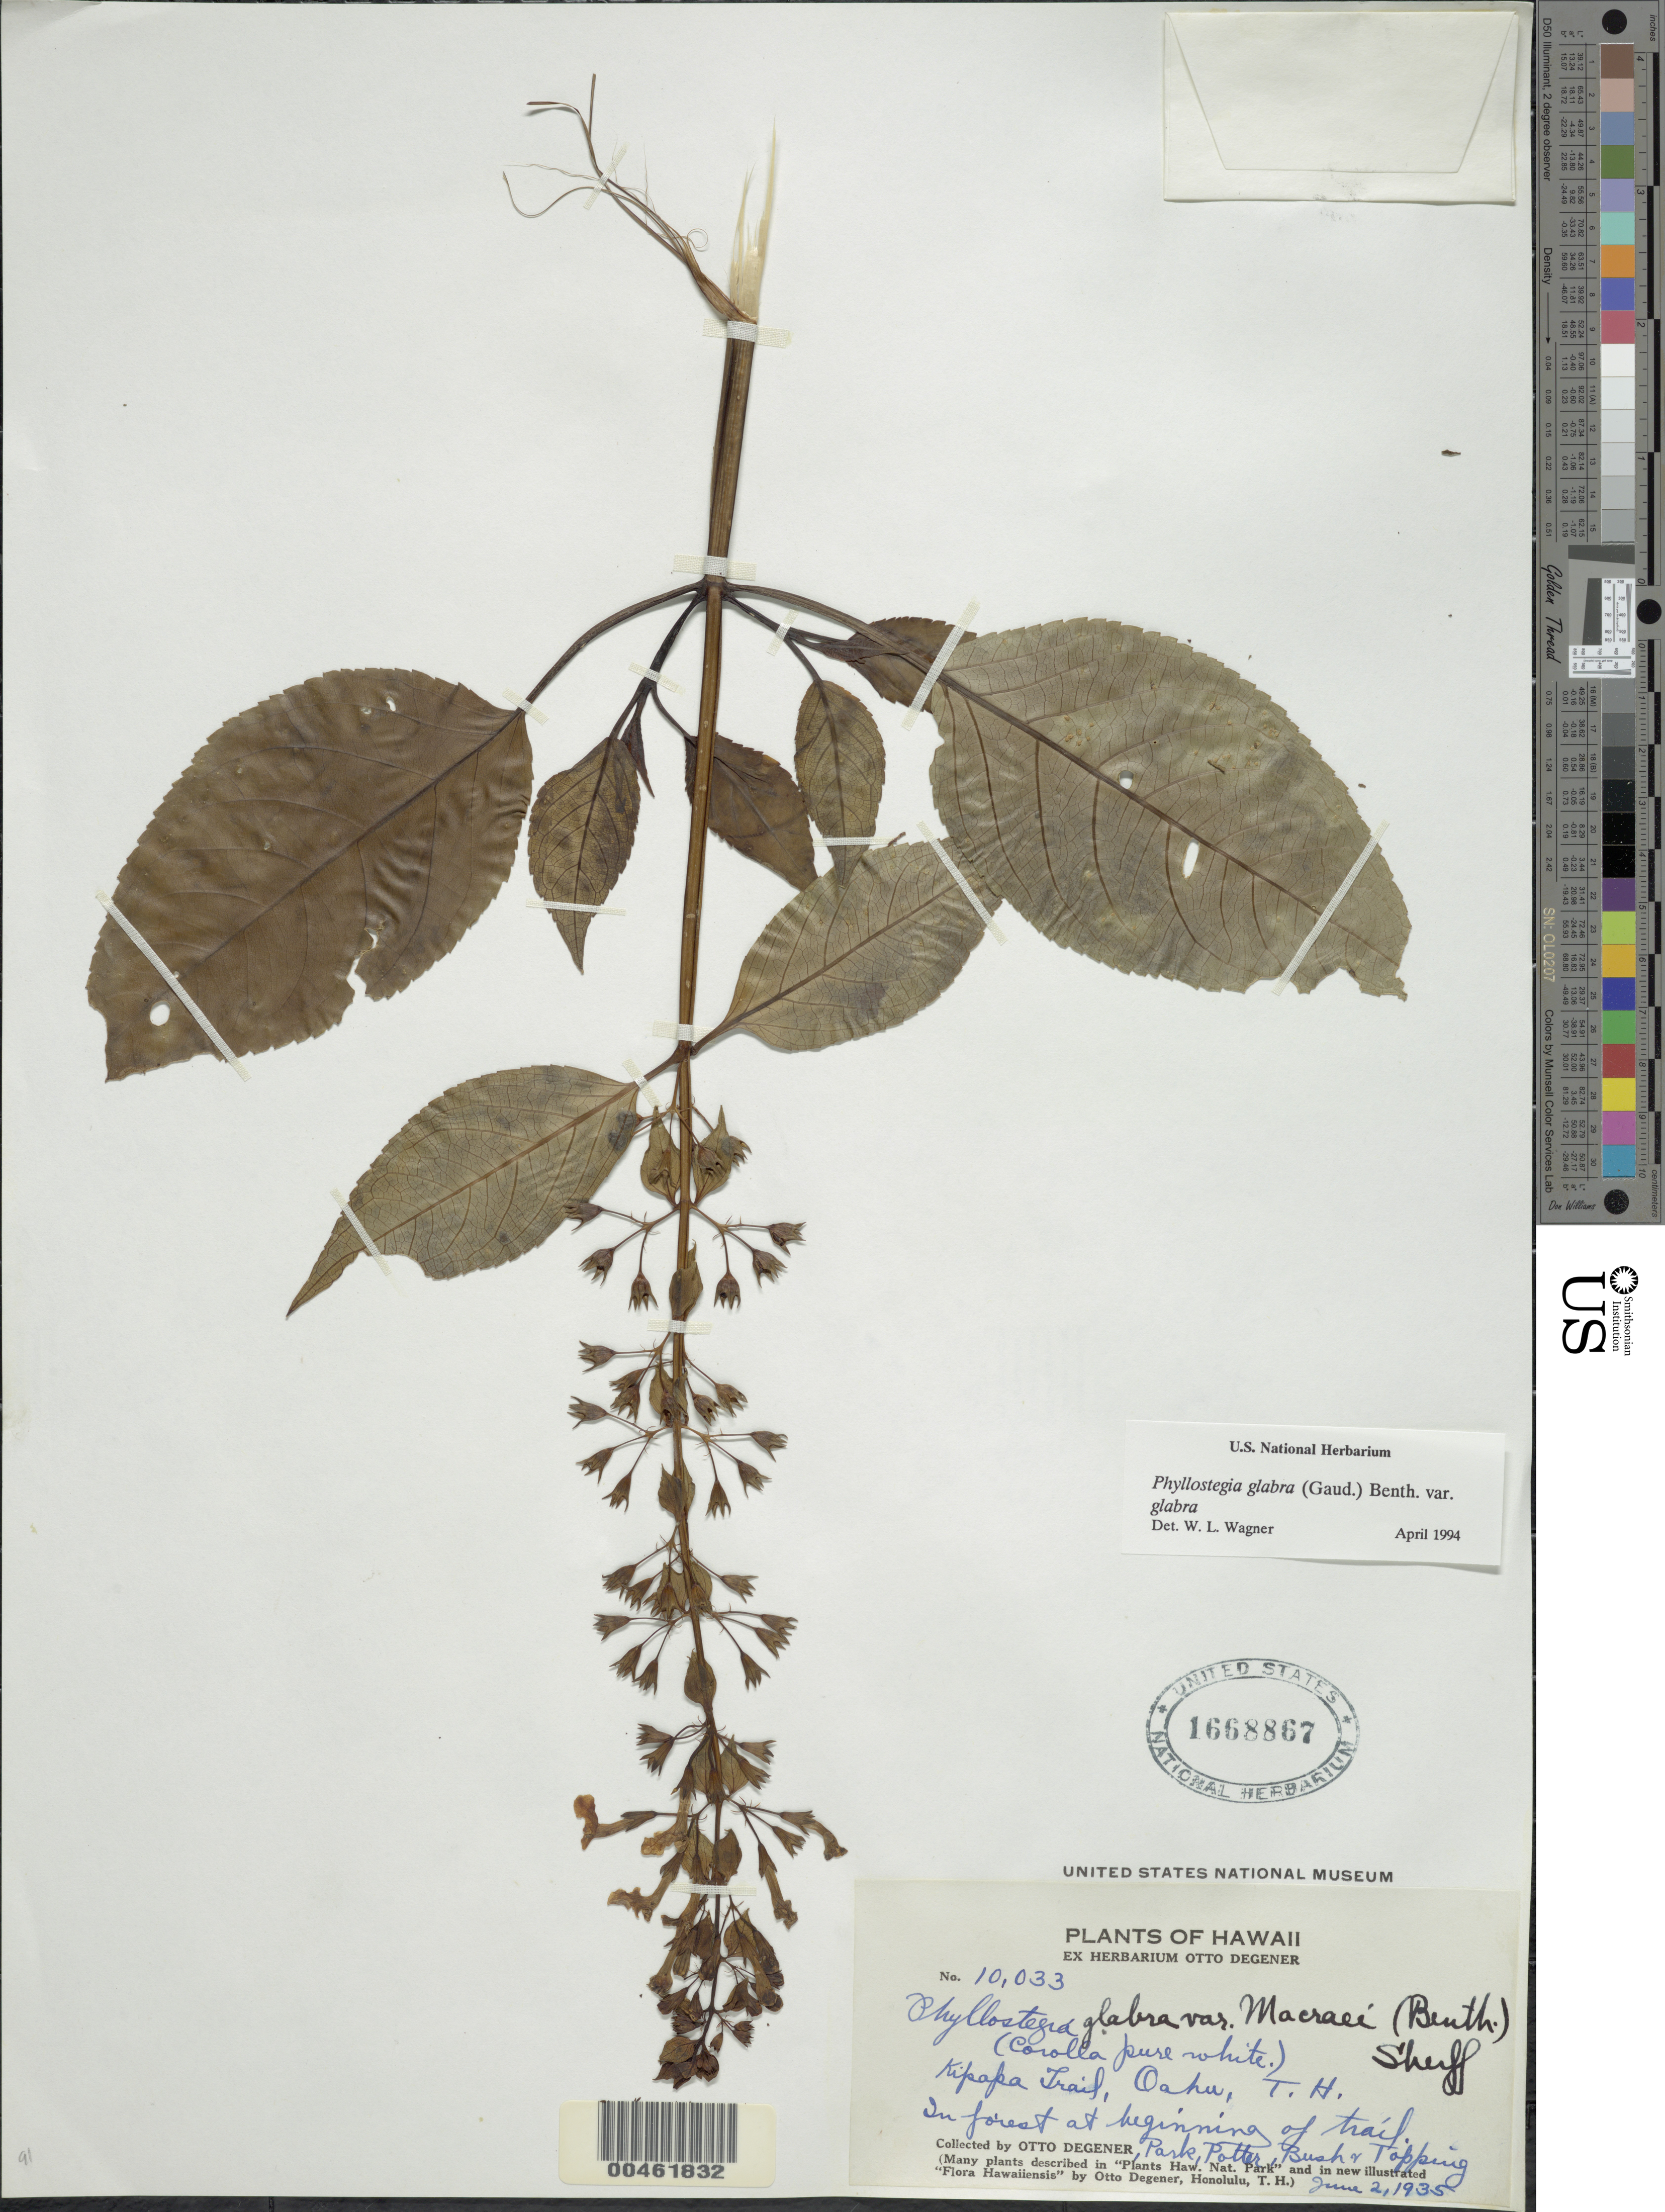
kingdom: Plantae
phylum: Tracheophyta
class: Magnoliopsida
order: Lamiales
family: Lamiaceae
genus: Phyllostegia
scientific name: Phyllostegia glabra var. glabra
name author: (Gaudich.) Benth.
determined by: Wagner, W. L., (BOT), Smithsonian Institution - National Museum of Natural History (UNITED STATES)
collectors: O. Degener, Park, Potter, B. F. Bush & D. L. Topping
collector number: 10033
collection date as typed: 2 Jun 1935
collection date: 1935-06-02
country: United States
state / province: Hawaii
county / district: Honolulu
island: Oahu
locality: Kipapa Trail, in forest at beginning of trail.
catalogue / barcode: US 1668867